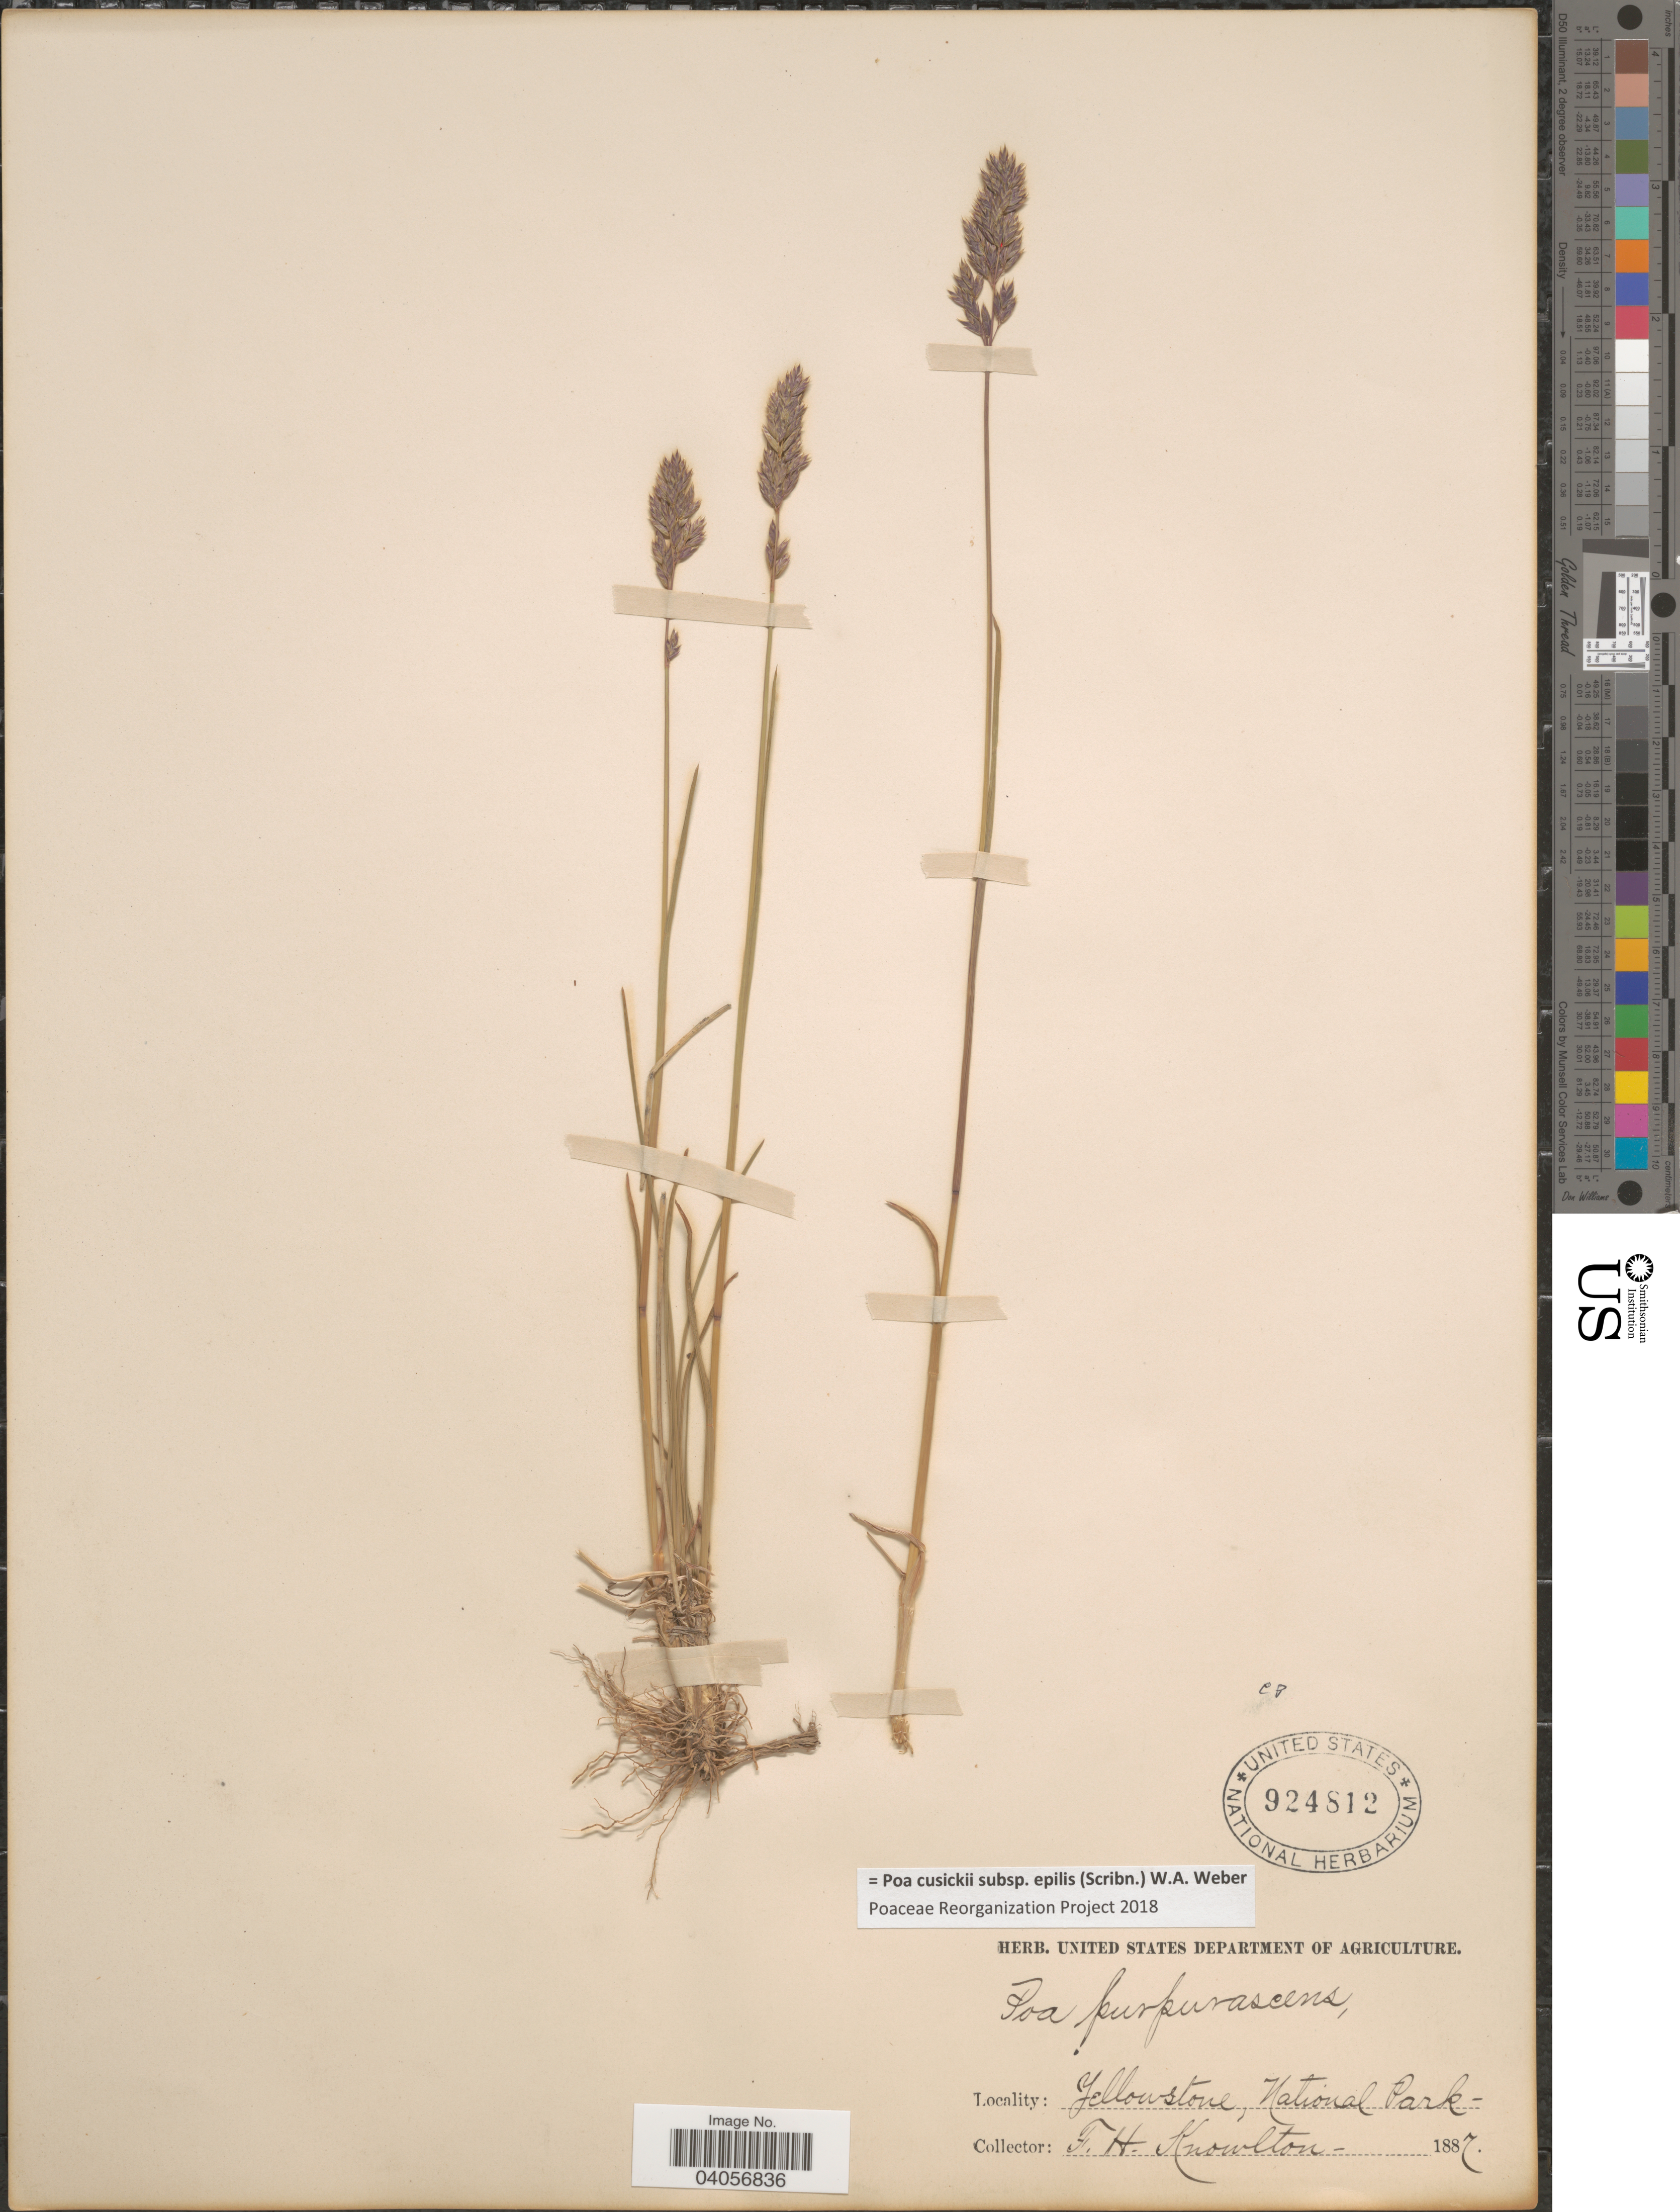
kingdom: Plantae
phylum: Tracheophyta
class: Liliopsida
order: Poales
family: Poaceae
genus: Poa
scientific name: Poa cusickii subsp. epilis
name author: (Scribn.) W.A. Weber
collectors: F. H. Knowlton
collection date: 1887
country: United States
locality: Yellowstone, National Park.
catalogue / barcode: US 924812